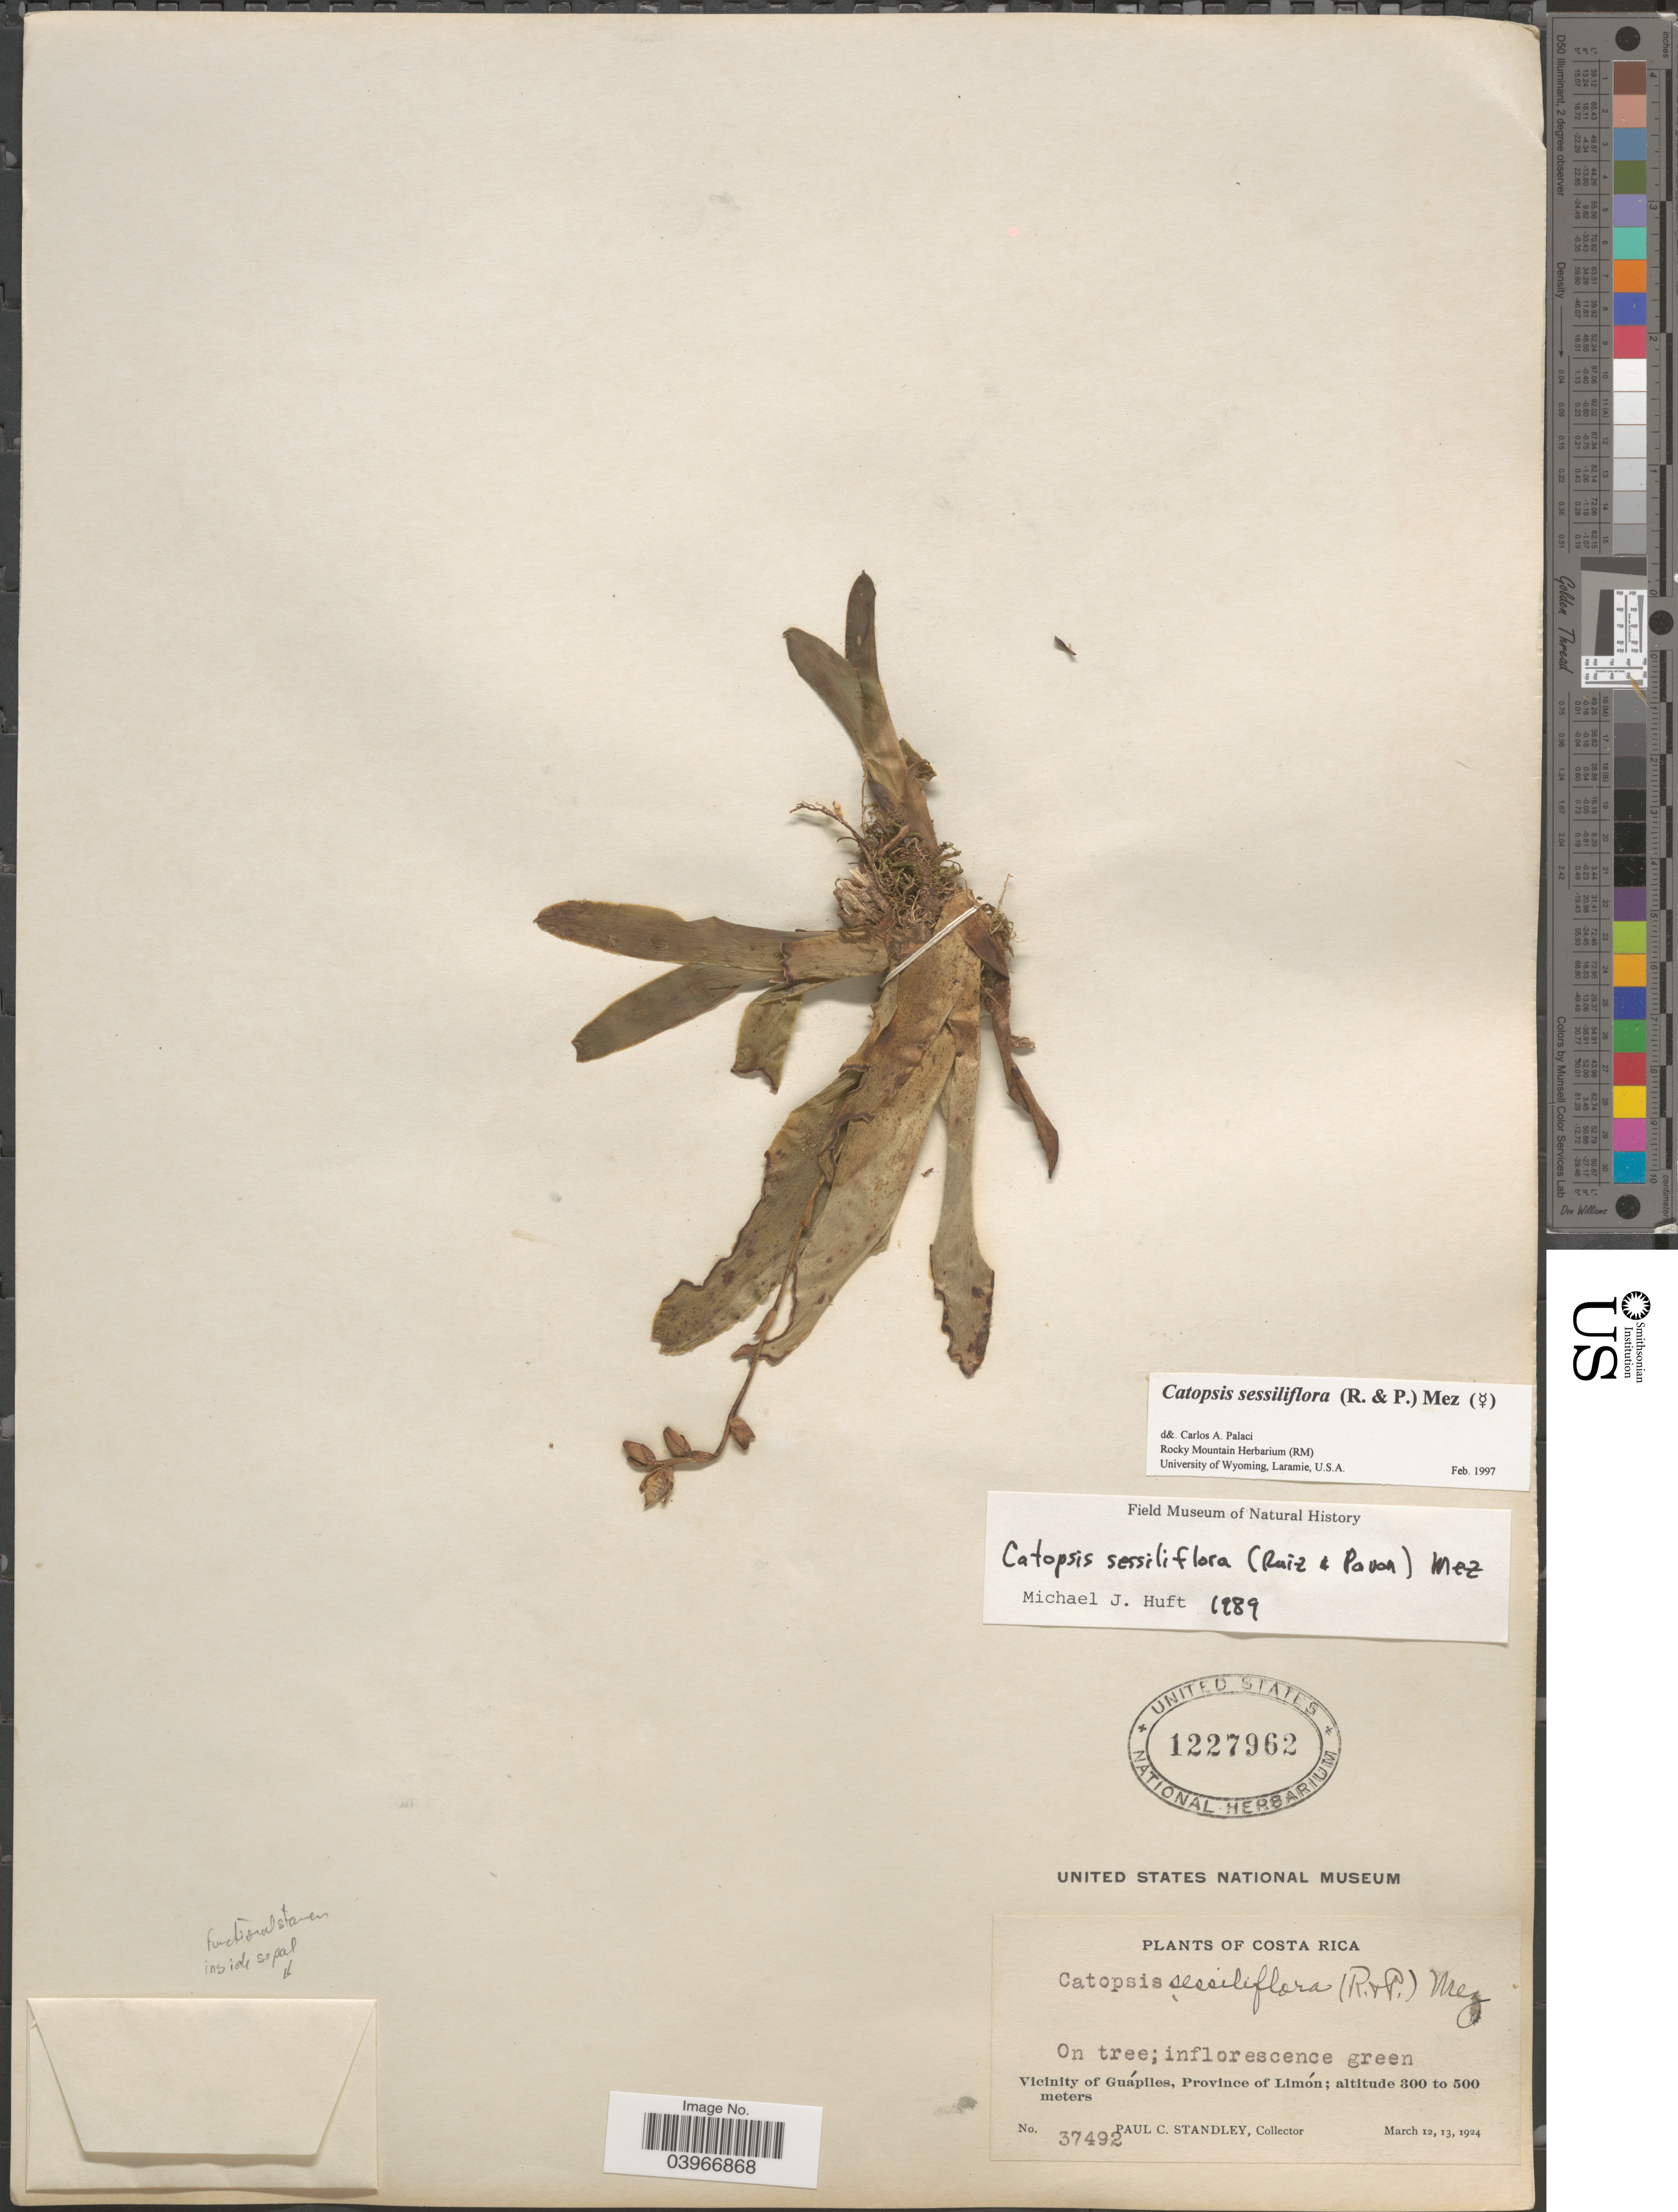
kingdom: Plantae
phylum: Tracheophyta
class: Liliopsida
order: Poales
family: Bromeliaceae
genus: Catopsis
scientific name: Catopsis sessiliflora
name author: (Ruiz & Pav.) Mez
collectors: P. C. Standley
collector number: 37492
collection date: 1924-03-12/1924-03-13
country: Costa Rica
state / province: Limón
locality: Vicinity of Guápiles.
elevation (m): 300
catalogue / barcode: US 1227962